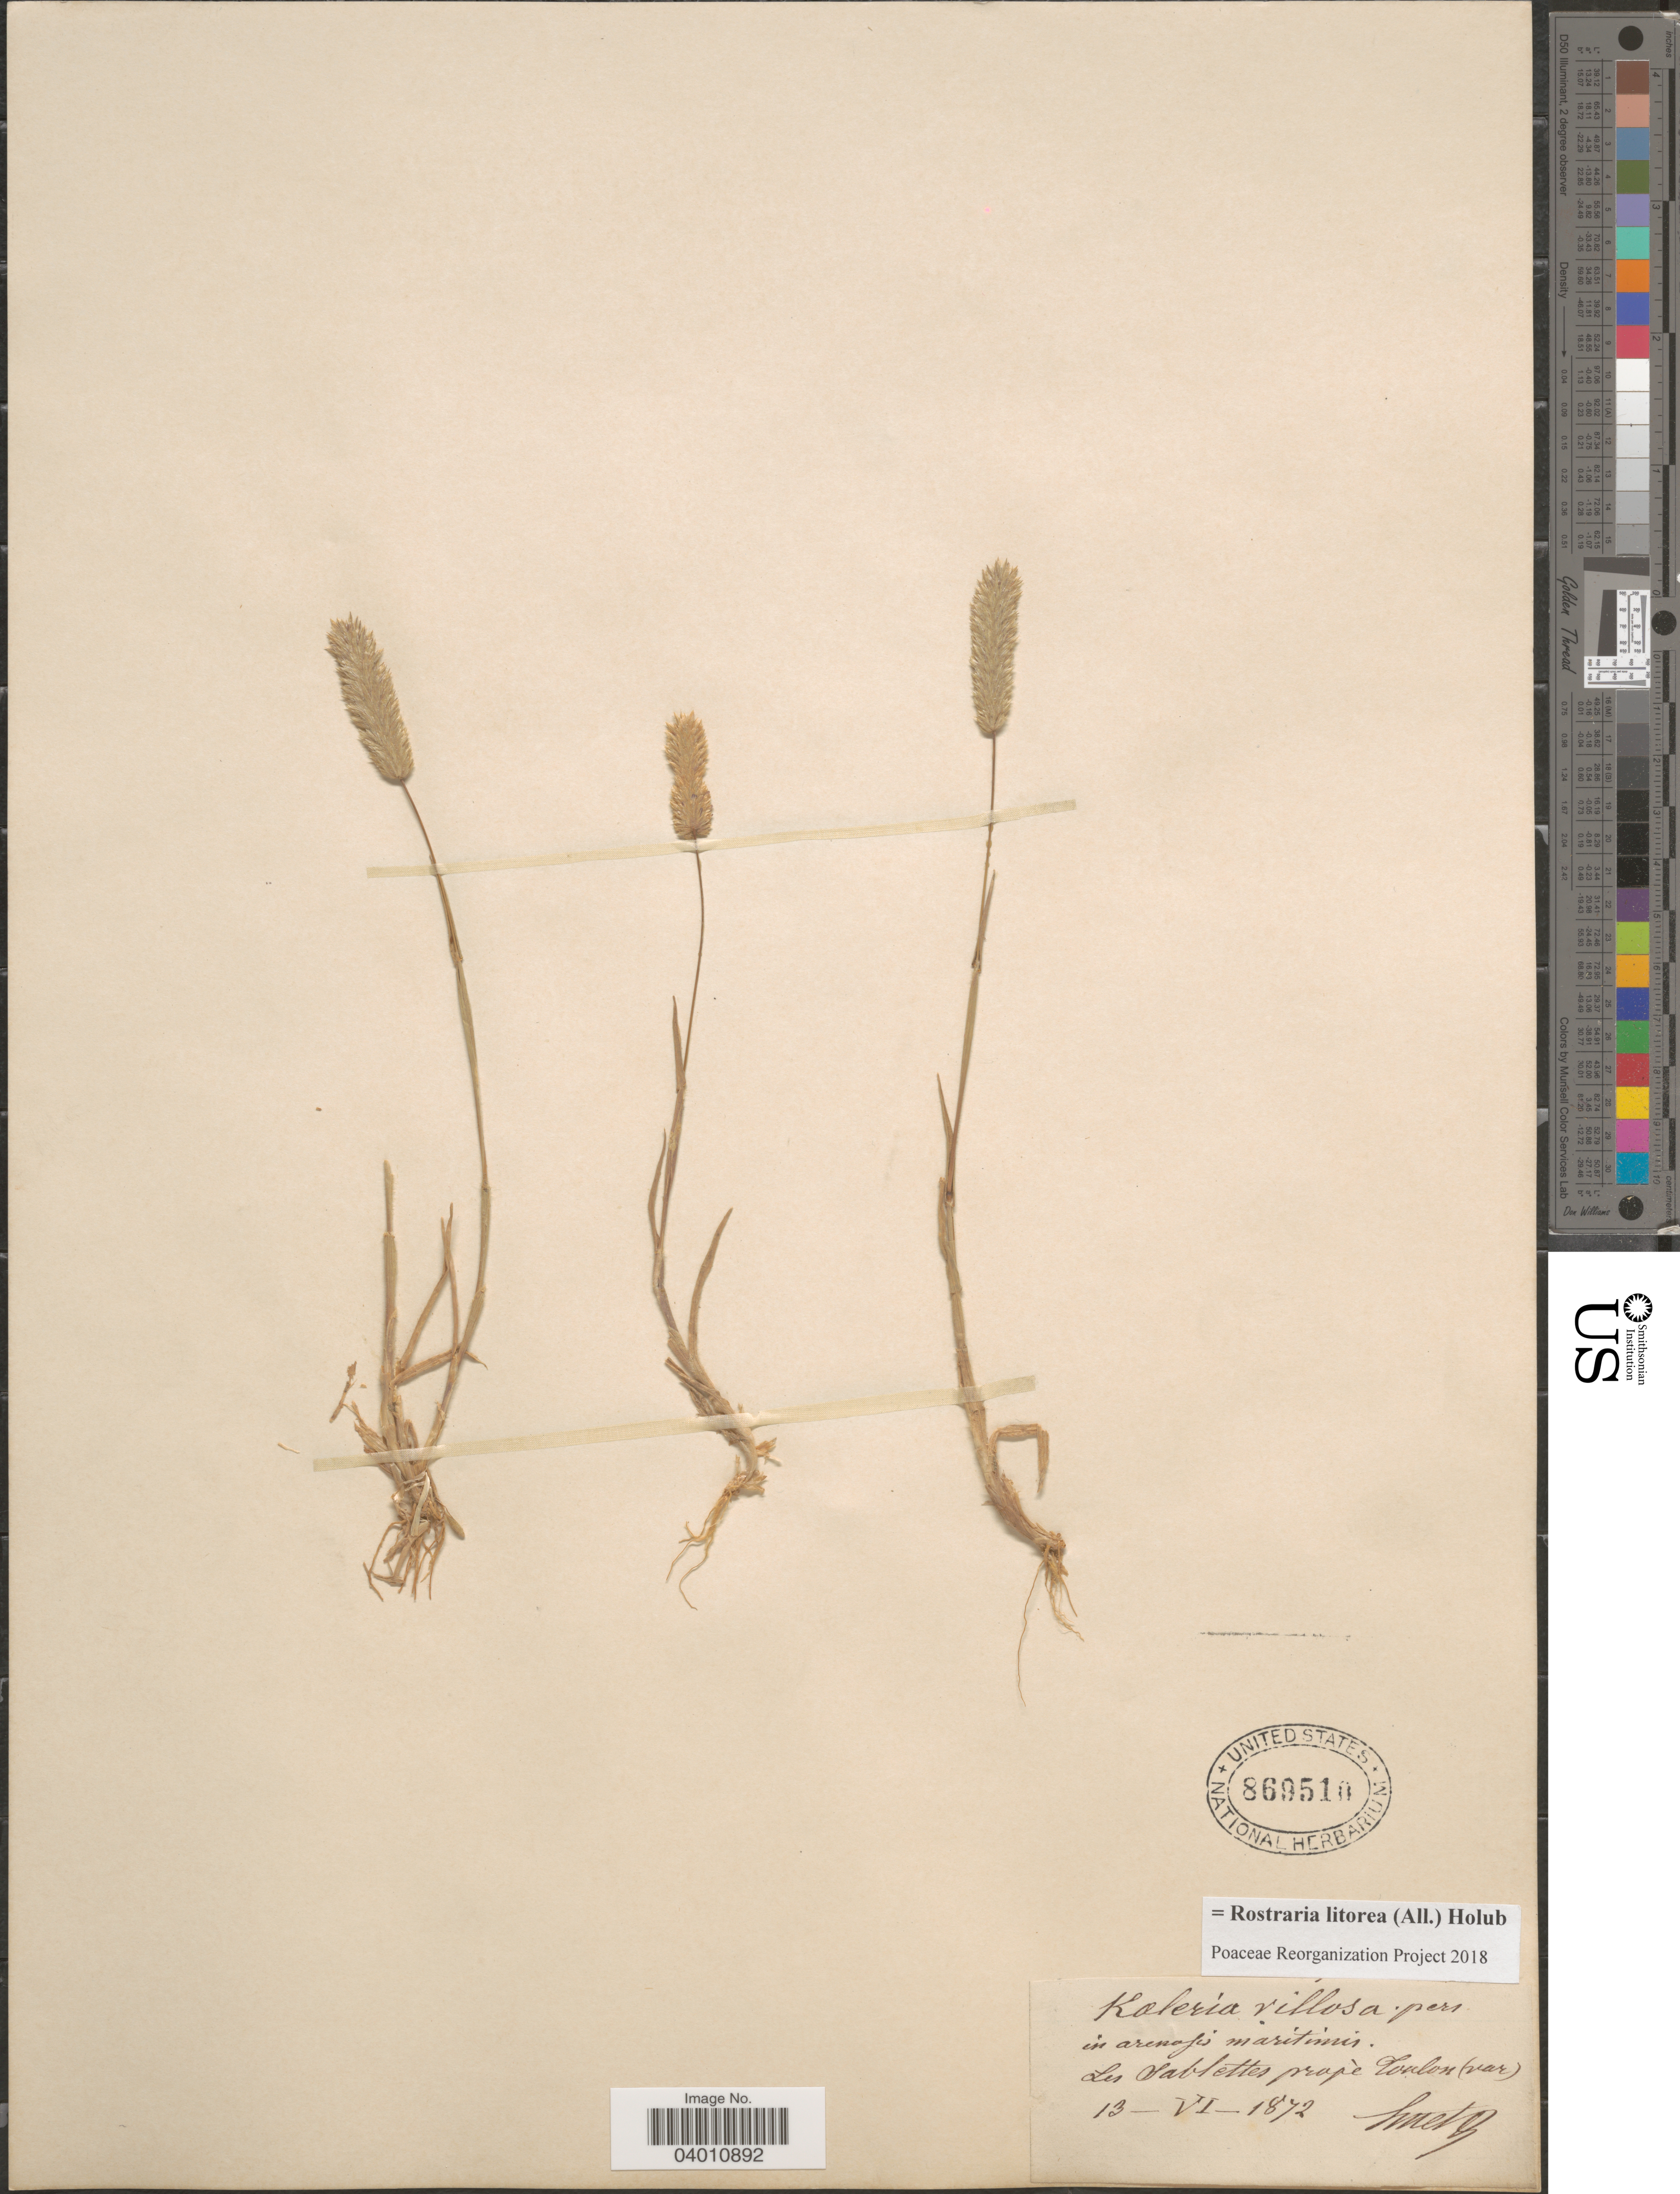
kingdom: Plantae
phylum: Tracheophyta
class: Liliopsida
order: Poales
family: Poaceae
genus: Rostraria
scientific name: Rostraria litorea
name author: (All.) Holub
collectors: Huetz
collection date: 1872-06-13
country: France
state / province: Provence-Alpes-Côte d'Azur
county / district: Var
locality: In arenosis maritimis. Les Sablettes propè Toulon (Var).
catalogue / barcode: US 869510